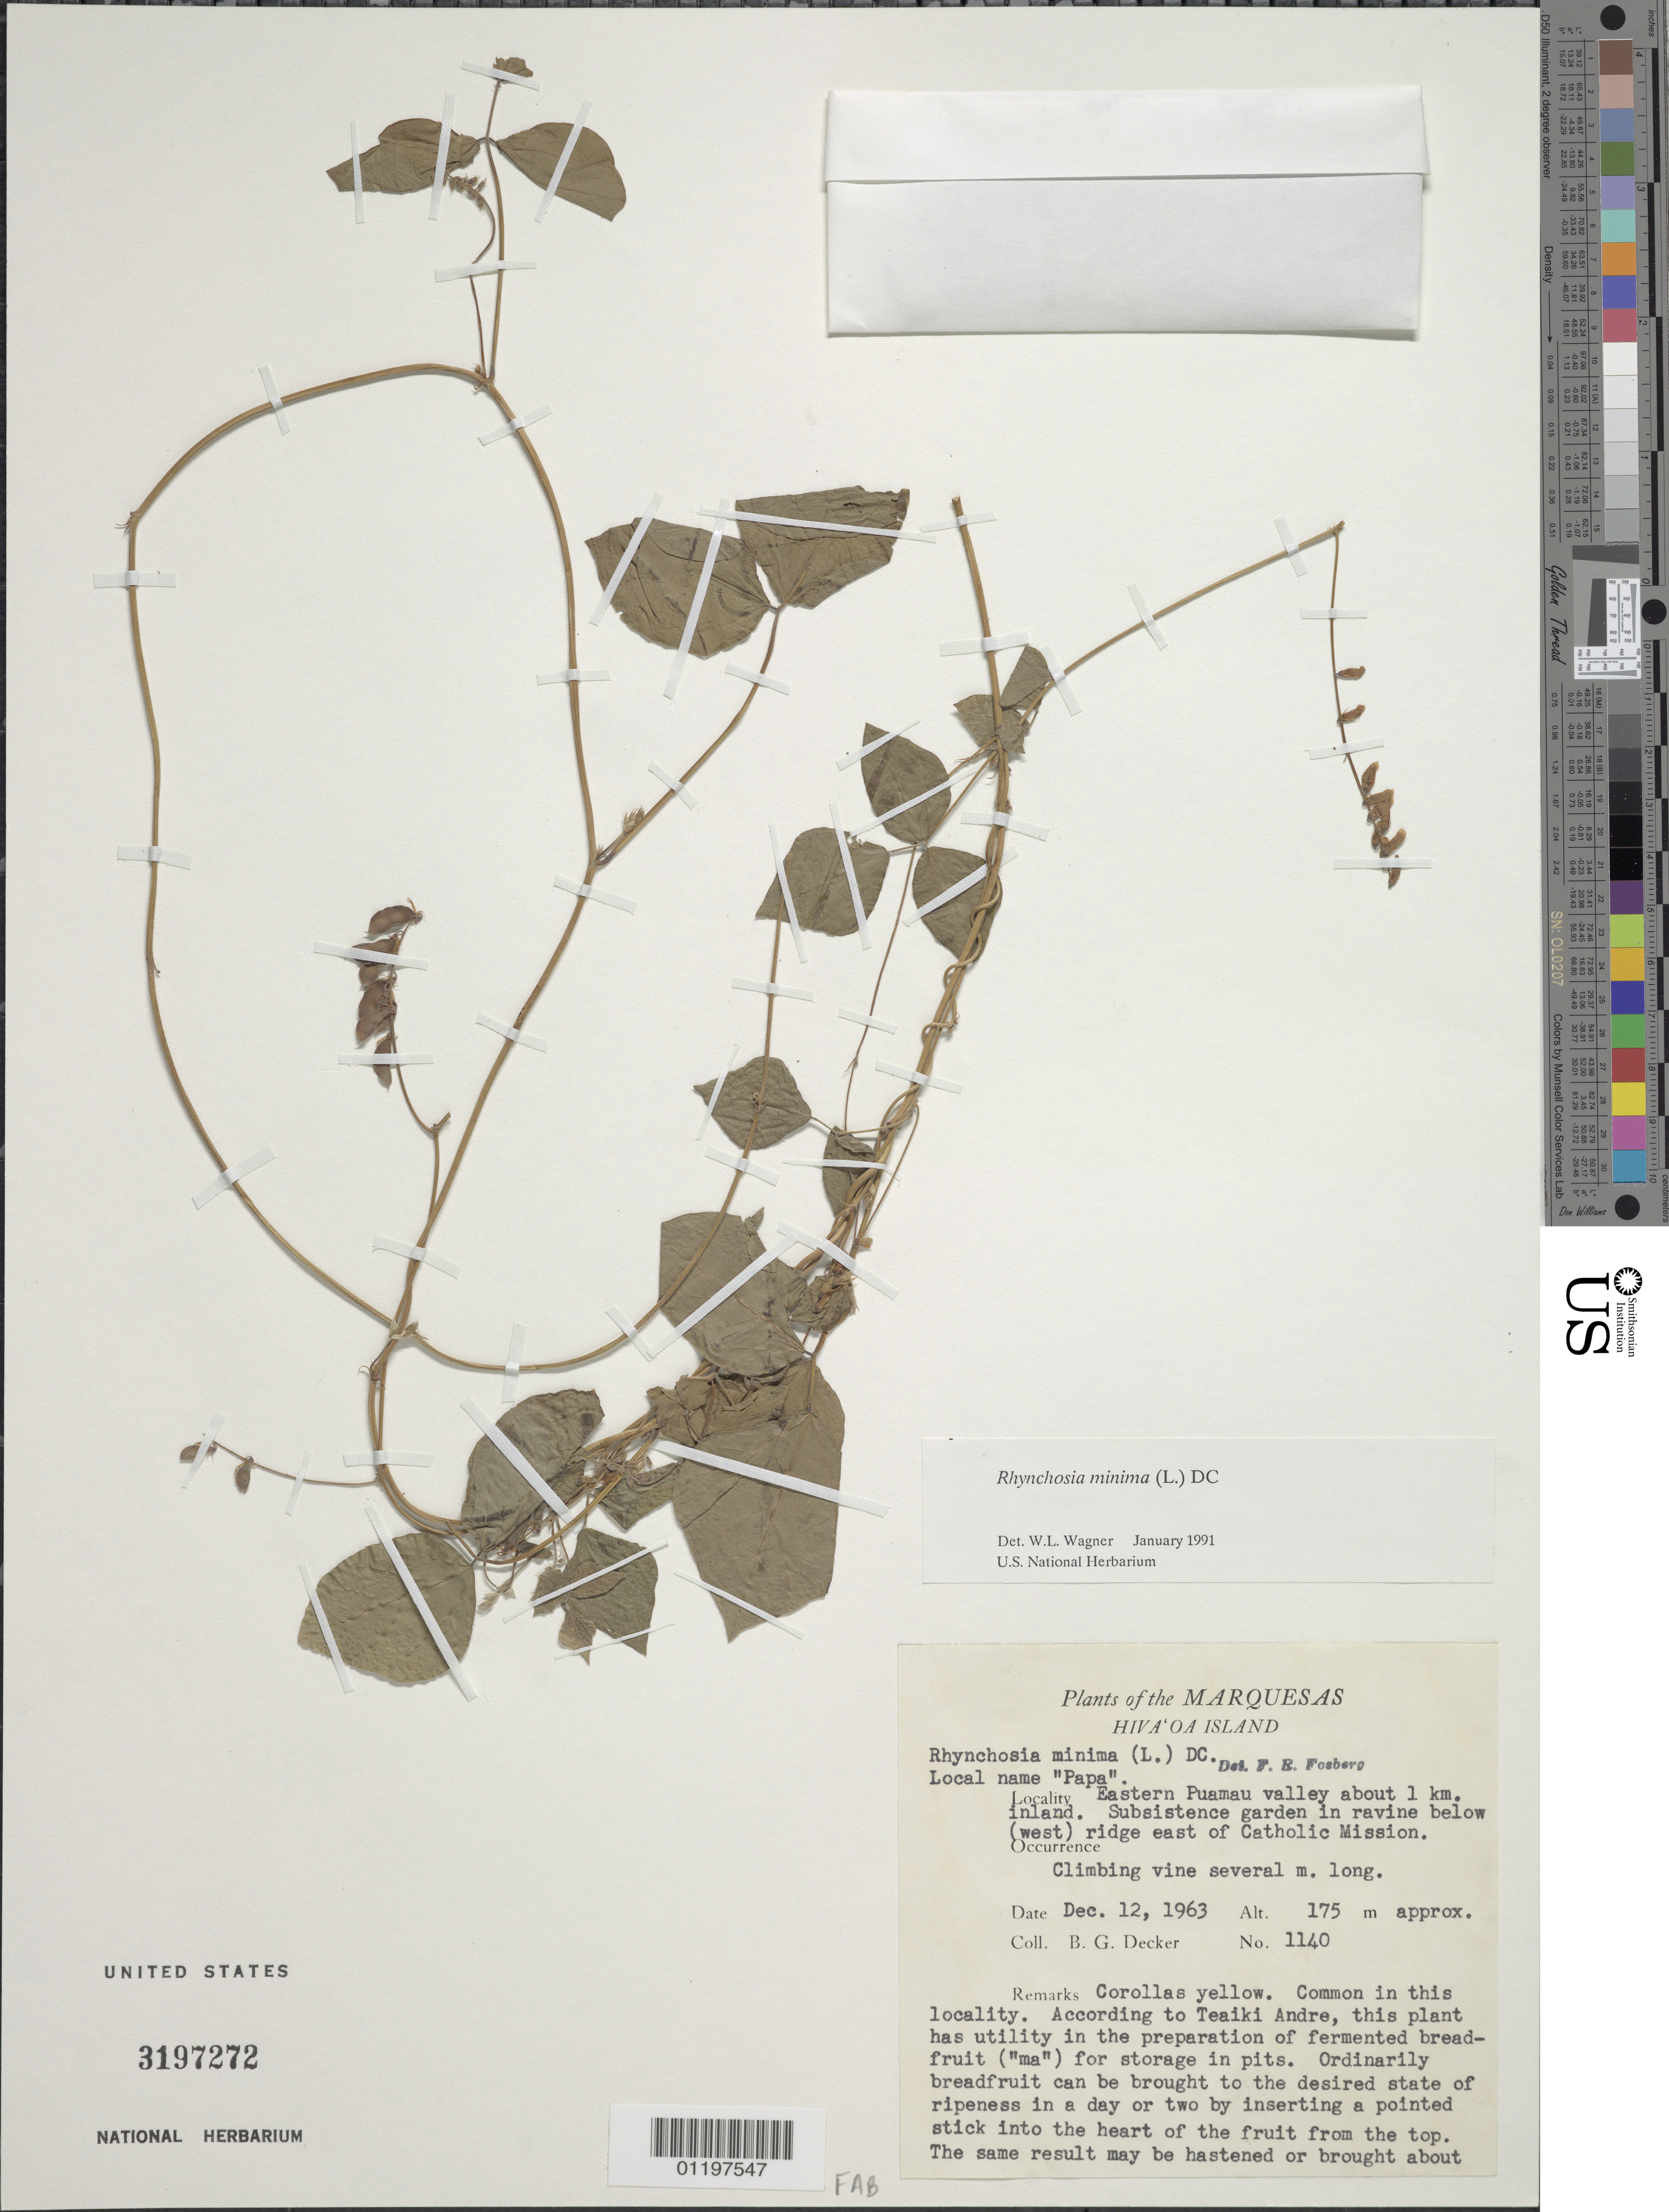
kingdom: Plantae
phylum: Tracheophyta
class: Magnoliopsida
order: Fabales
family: Fabaceae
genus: Rhynchosia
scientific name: Rhynchosia minima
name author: (L.) DC.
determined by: Wagner, W. L., (BOT), Smithsonian Institution - National Museum of Natural History (UNITED STATES)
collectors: B. G. Decker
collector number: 1140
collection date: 1963-12-12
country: French Polynesia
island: Hiva Oa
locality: E Puamau Valley, about 1 km inland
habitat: Subsistence garden in ravine below west ridge east of Catholic Mission. Common in this locality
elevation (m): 175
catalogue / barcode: US 3197272